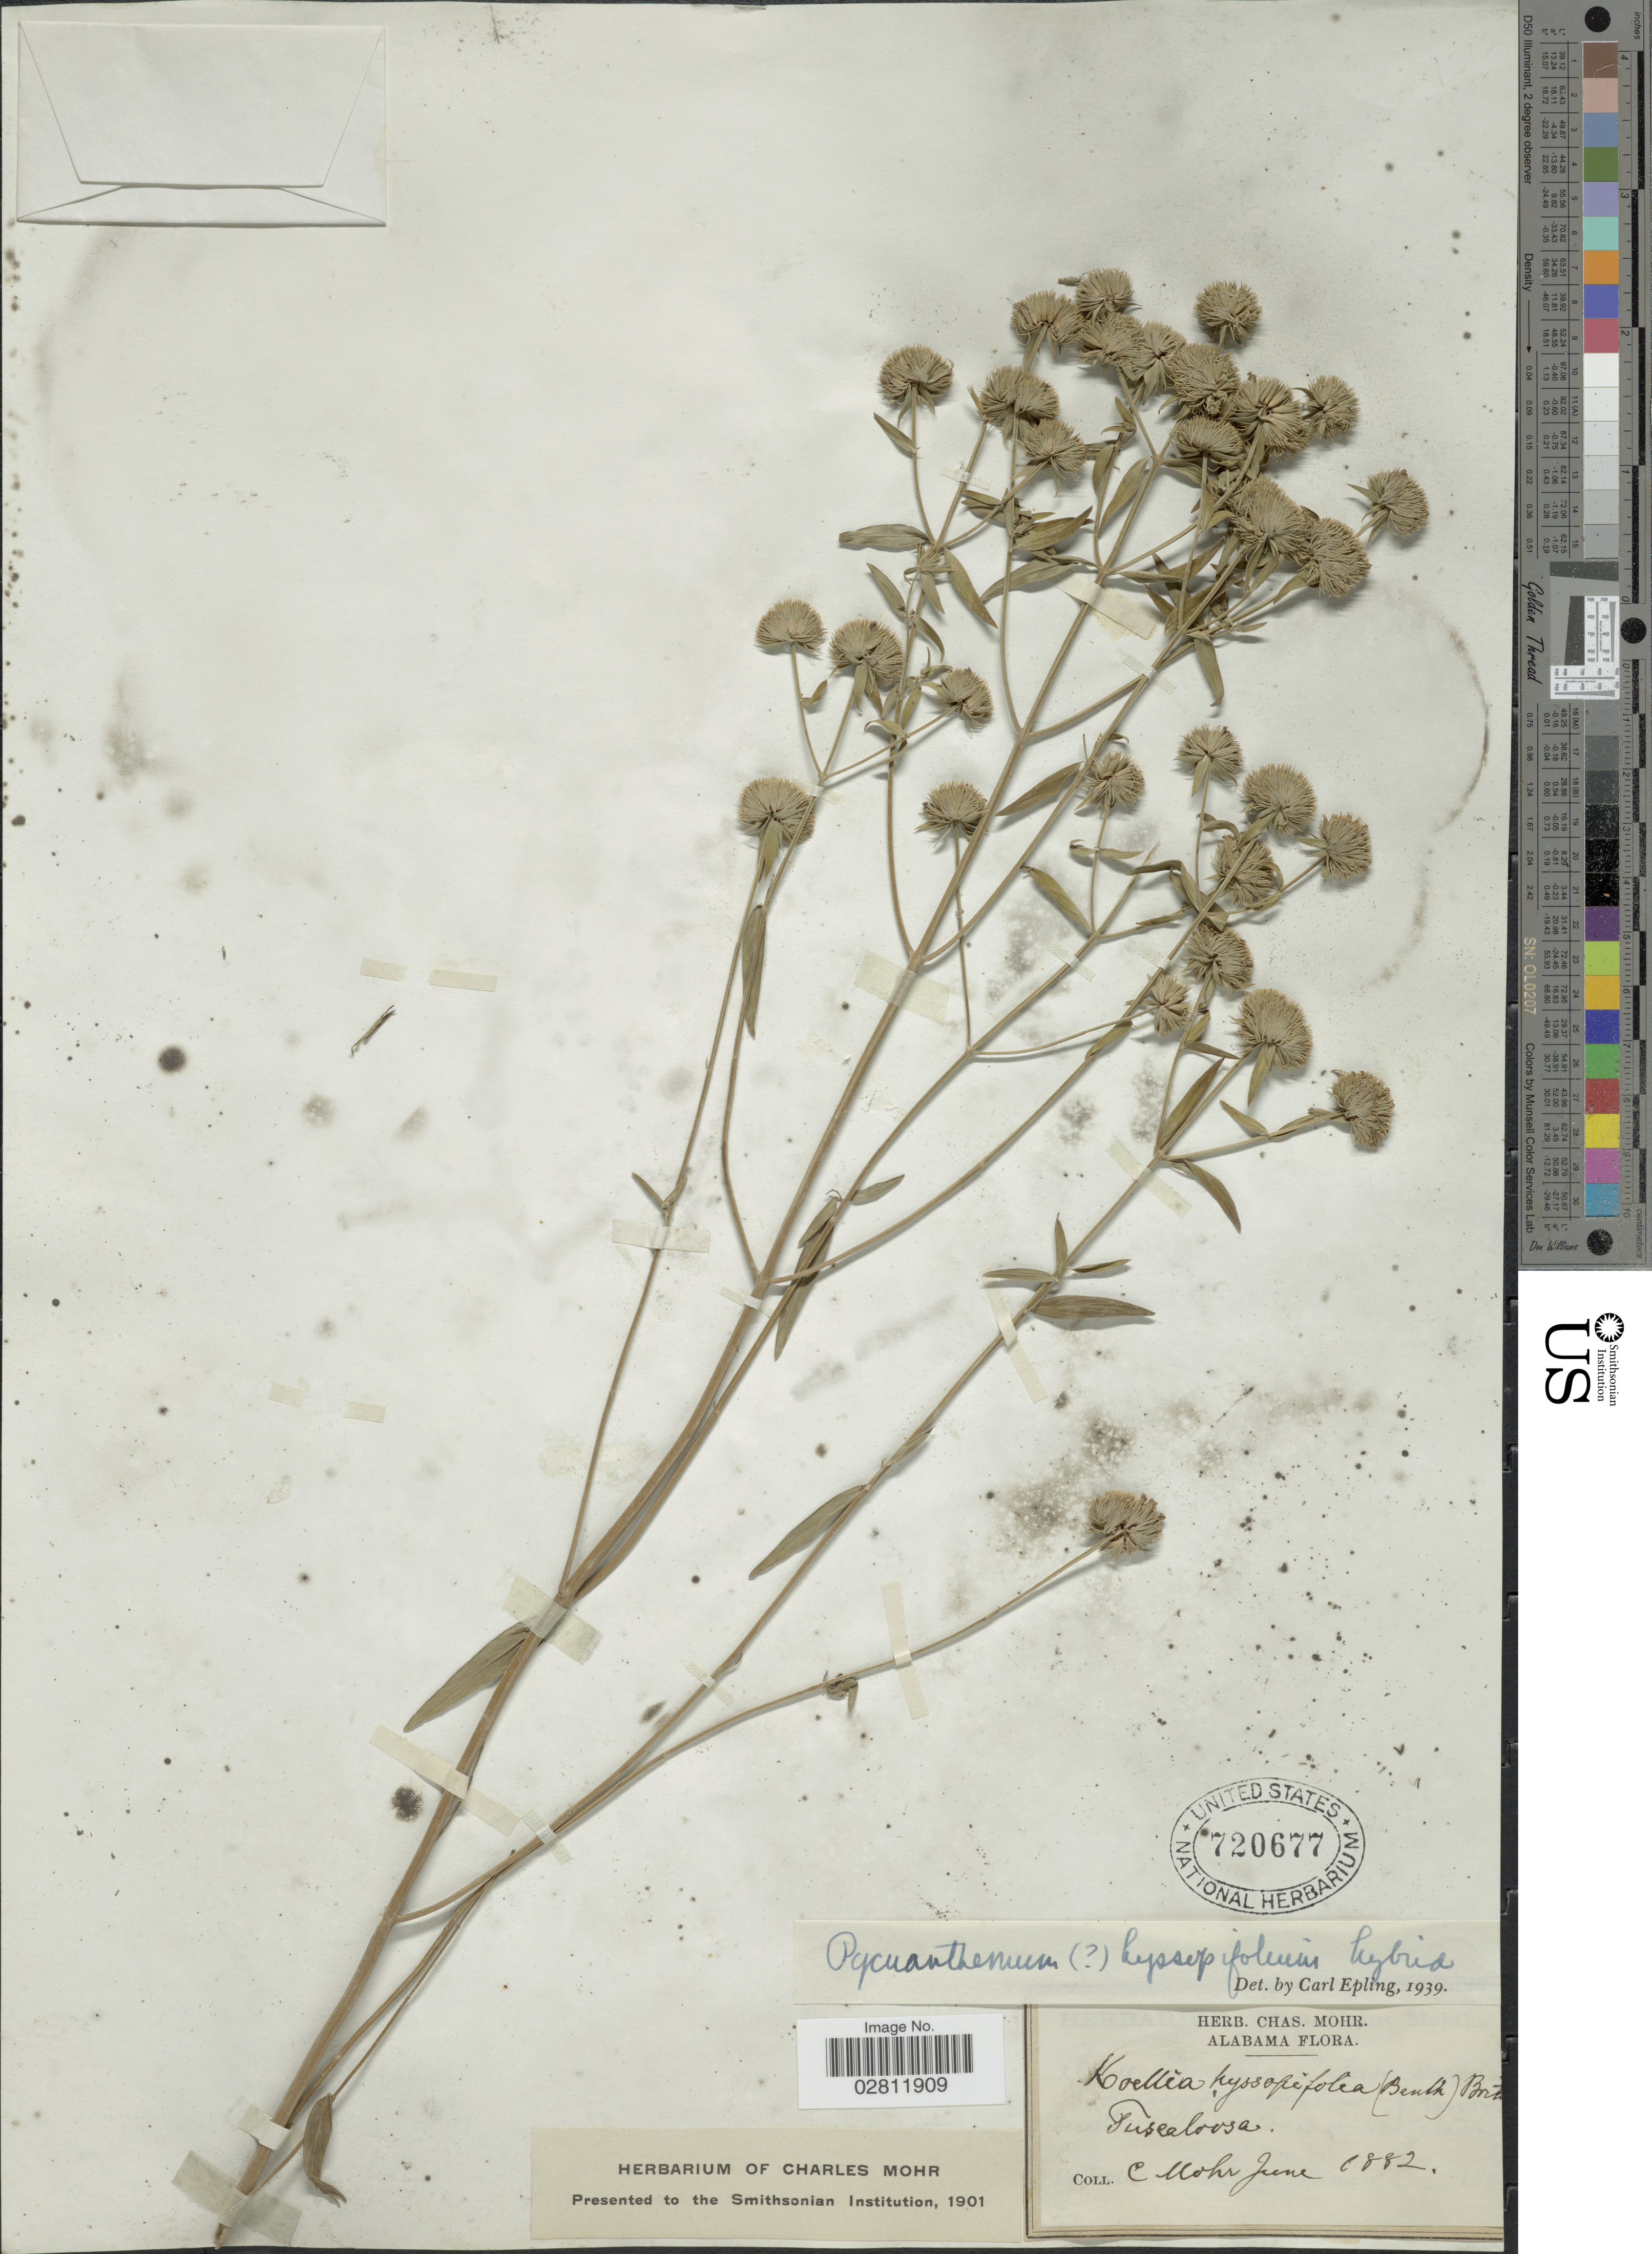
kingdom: Plantae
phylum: Tracheophyta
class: Magnoliopsida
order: Lamiales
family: Lamiaceae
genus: Pycnanthemum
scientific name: Pycnanthemum flexuosum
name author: (Walter) Britton, Stearns & Poggenb.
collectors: Mohr, C. T. (herbarium)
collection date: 1882-06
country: United States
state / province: Alabama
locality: Tuscaloosa.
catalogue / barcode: US 720677